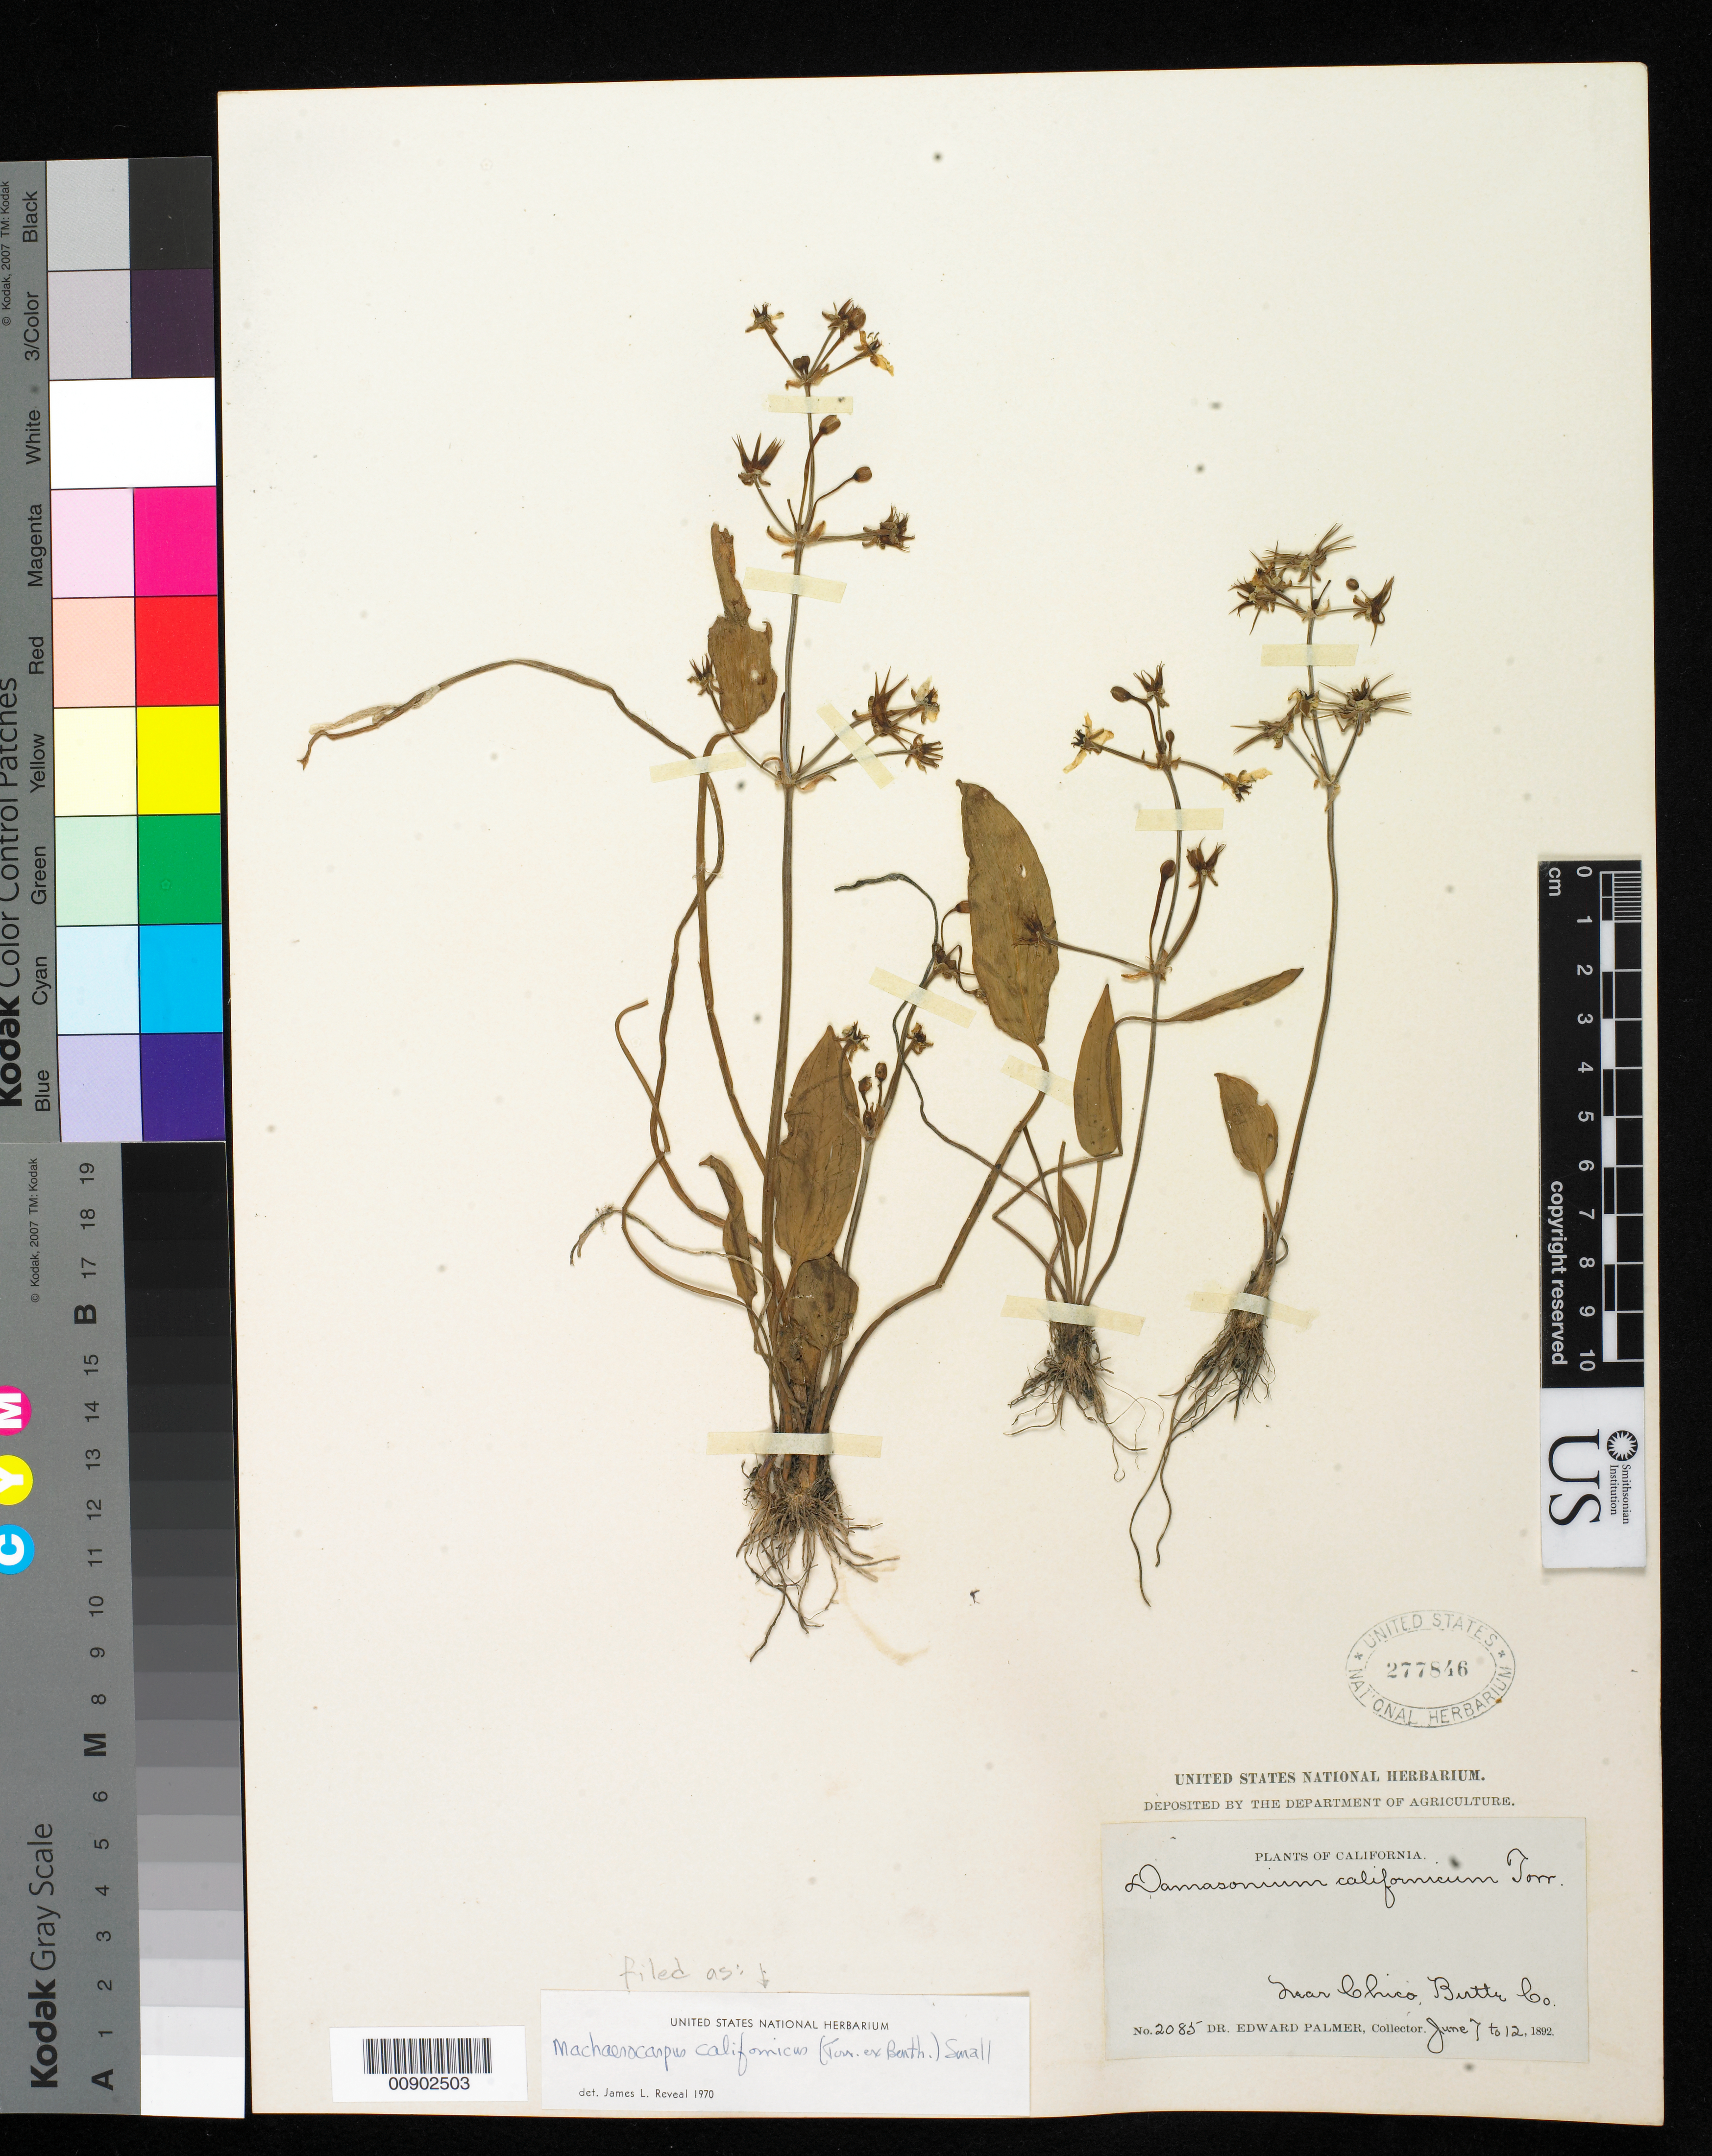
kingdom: Plantae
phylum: Tracheophyta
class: Liliopsida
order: Alismatales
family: Alismataceae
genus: Damasonium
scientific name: Damasonium californicum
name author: Torr.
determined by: Strong, Mark T., (BOT), Smithsonian Institution - National Museum of Natural History (UNITED STATES)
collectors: E. Palmer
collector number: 2085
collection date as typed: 07 Jun 1892 to 12 Jun 1892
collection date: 1892-06-07/1892-06-12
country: United States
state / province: California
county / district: Butte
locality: Near Chico, Butte County, California.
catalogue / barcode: US 277846